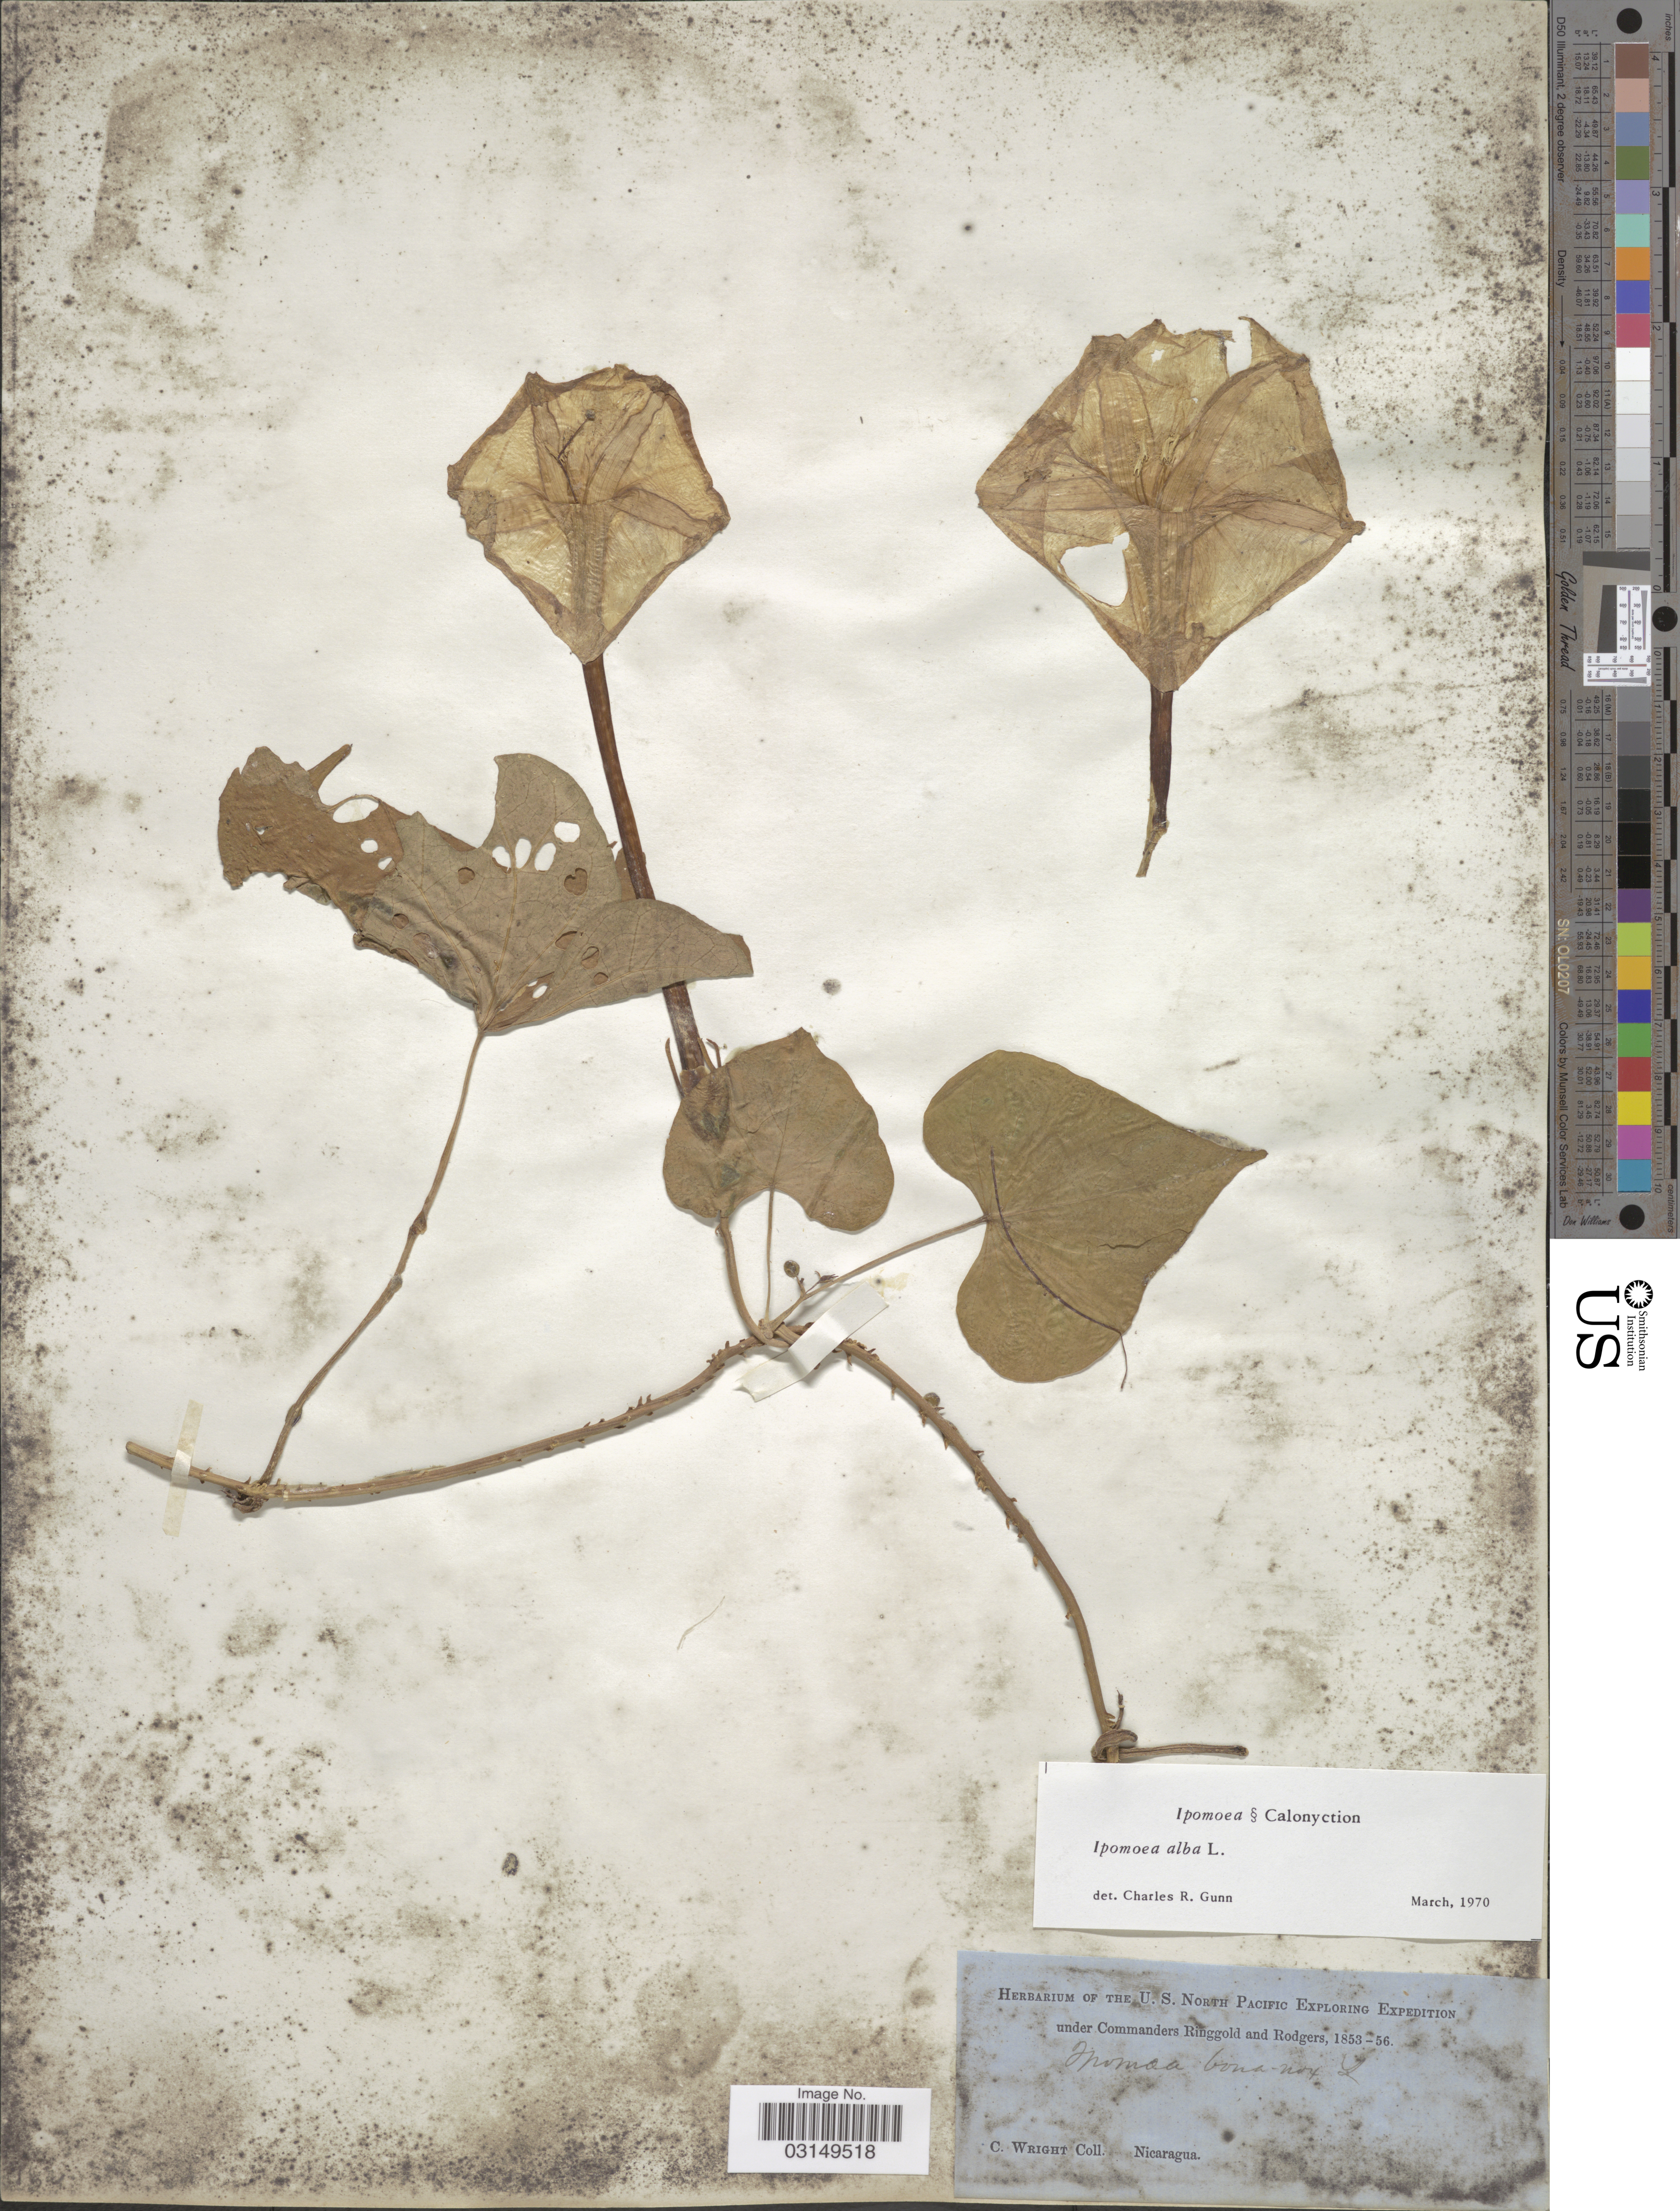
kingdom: Plantae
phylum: Tracheophyta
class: Magnoliopsida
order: Solanales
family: Convolvulaceae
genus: Ipomoea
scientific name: Ipomoea alba L.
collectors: C. Wright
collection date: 1853/1856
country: Nicaragua